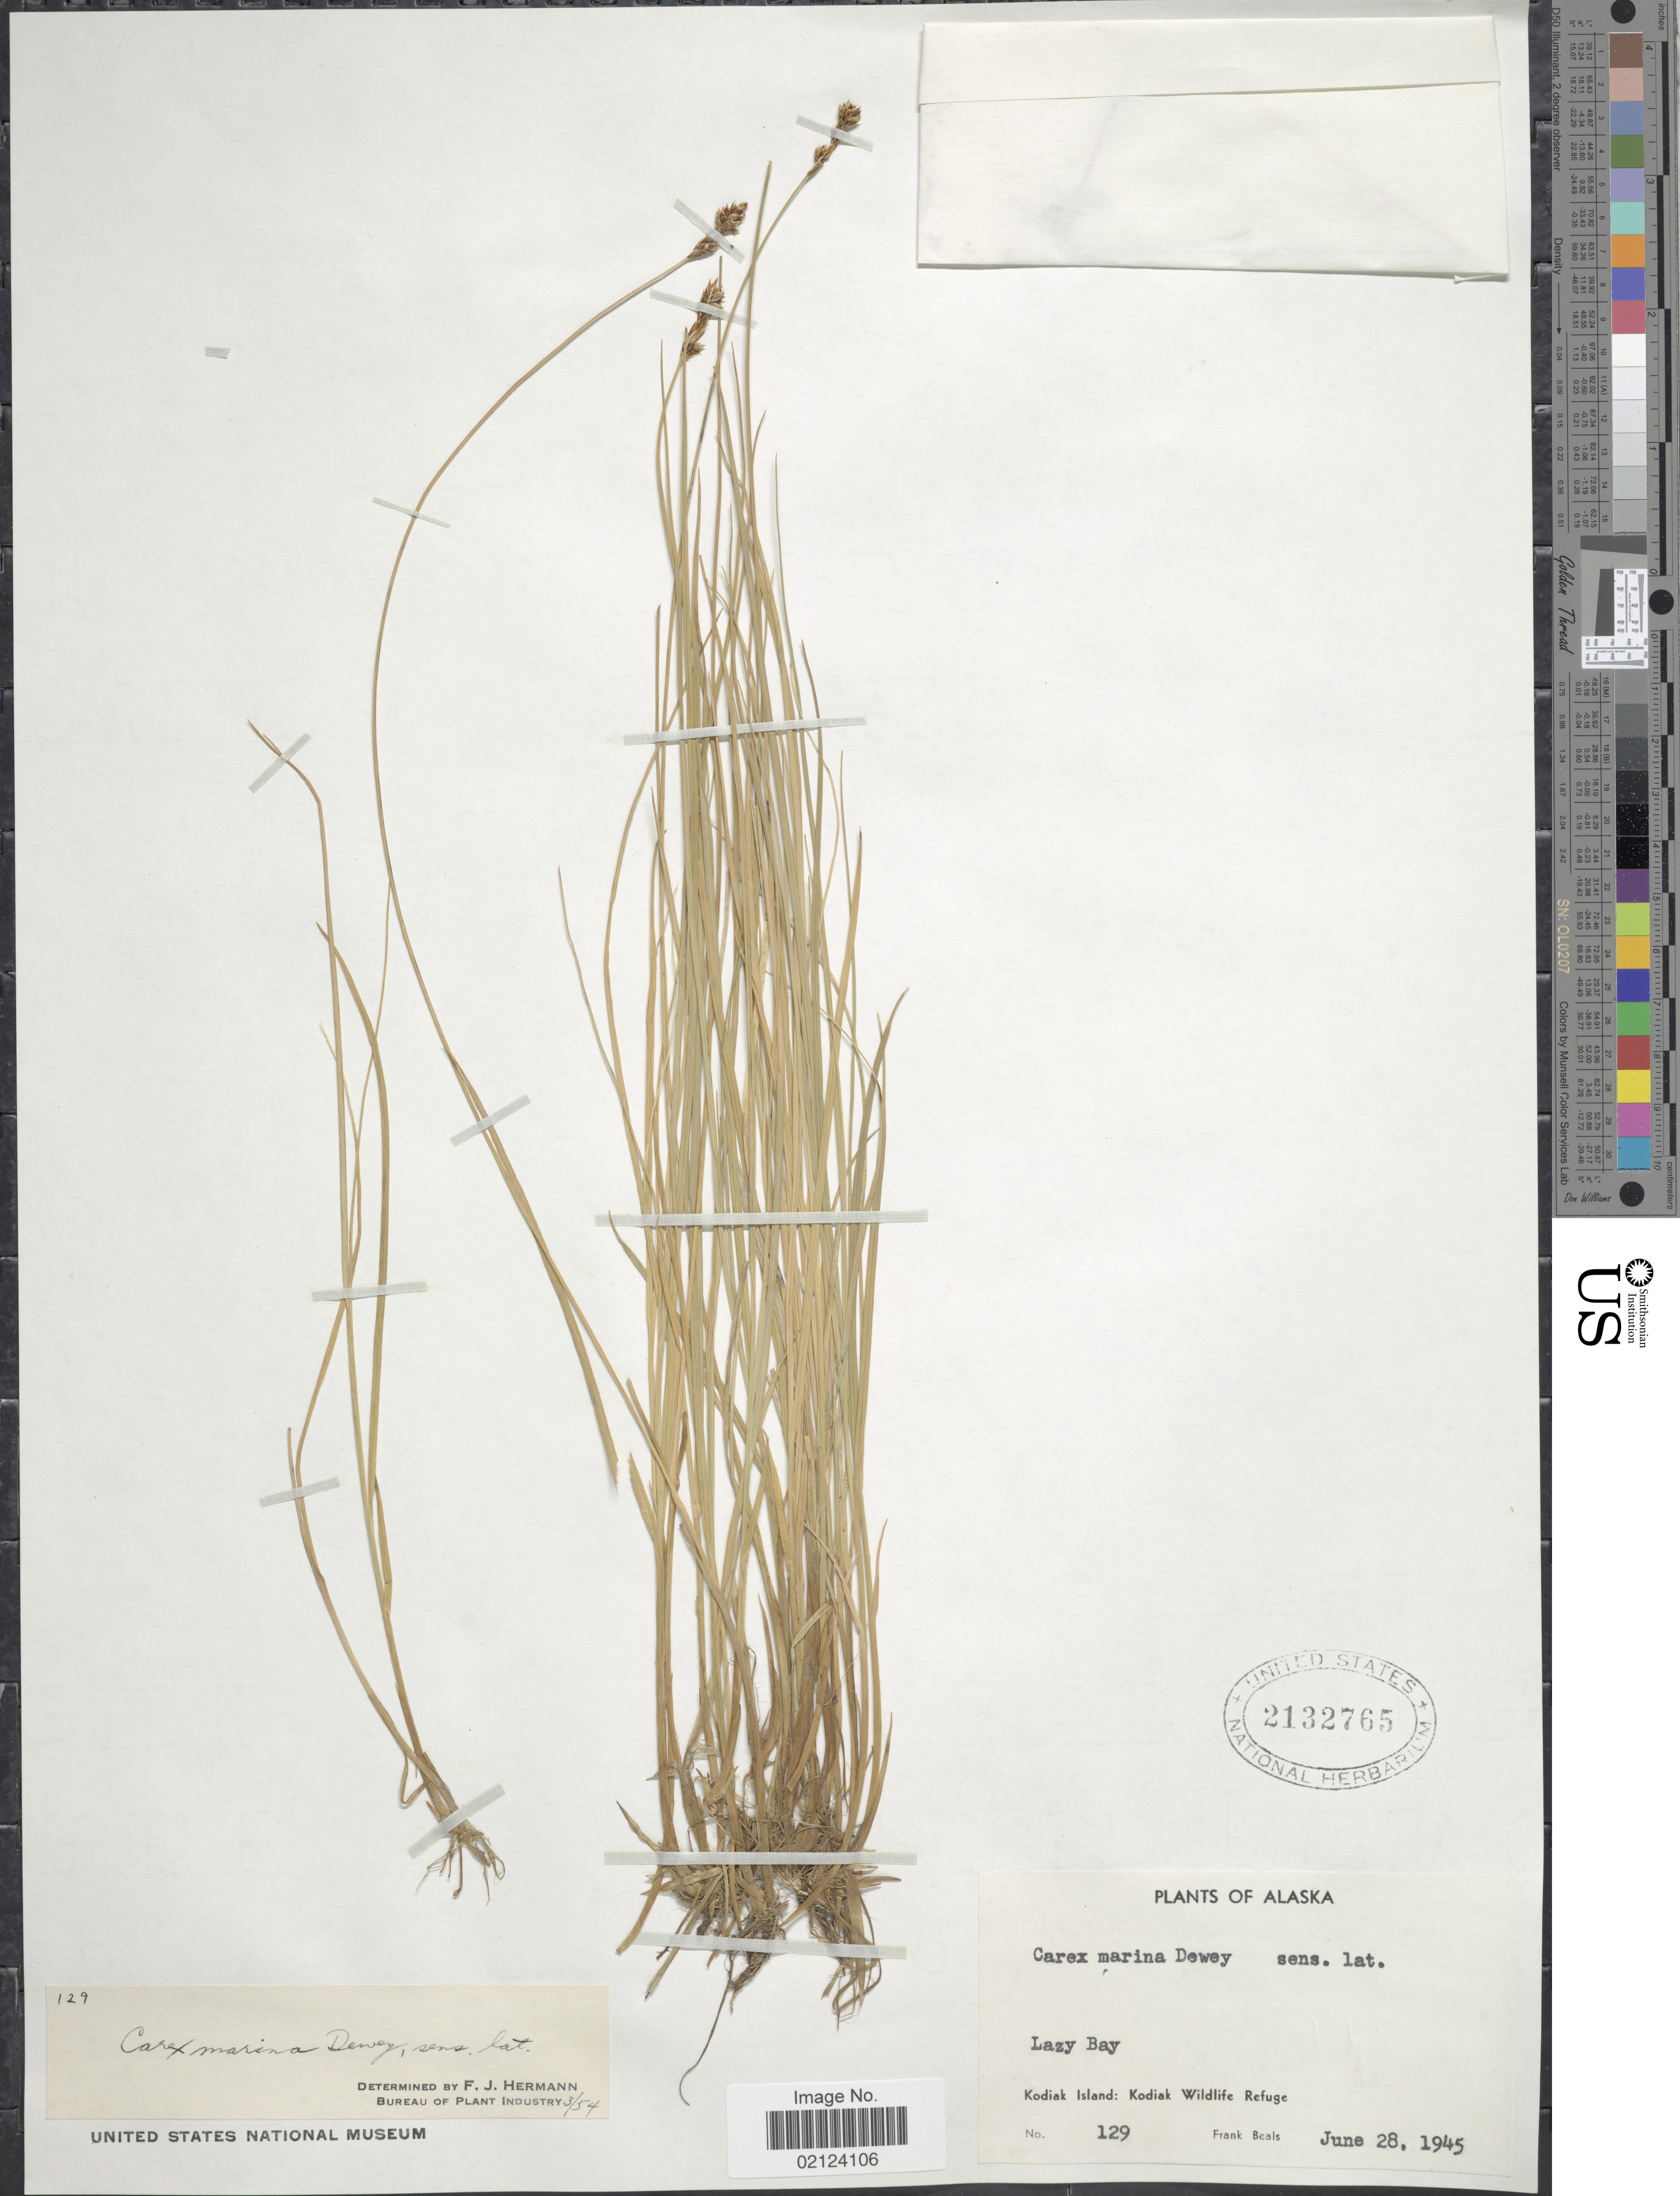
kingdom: Plantae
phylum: Tracheophyta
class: Liliopsida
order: Poales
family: Cyperaceae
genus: Carex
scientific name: Carex marina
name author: Dewey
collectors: F. Beals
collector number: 129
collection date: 1945-06-28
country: United States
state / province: Alaska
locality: Lazy Bay. Kodiak Island: Kodiak Wildlife Refuge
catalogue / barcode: US 2132765